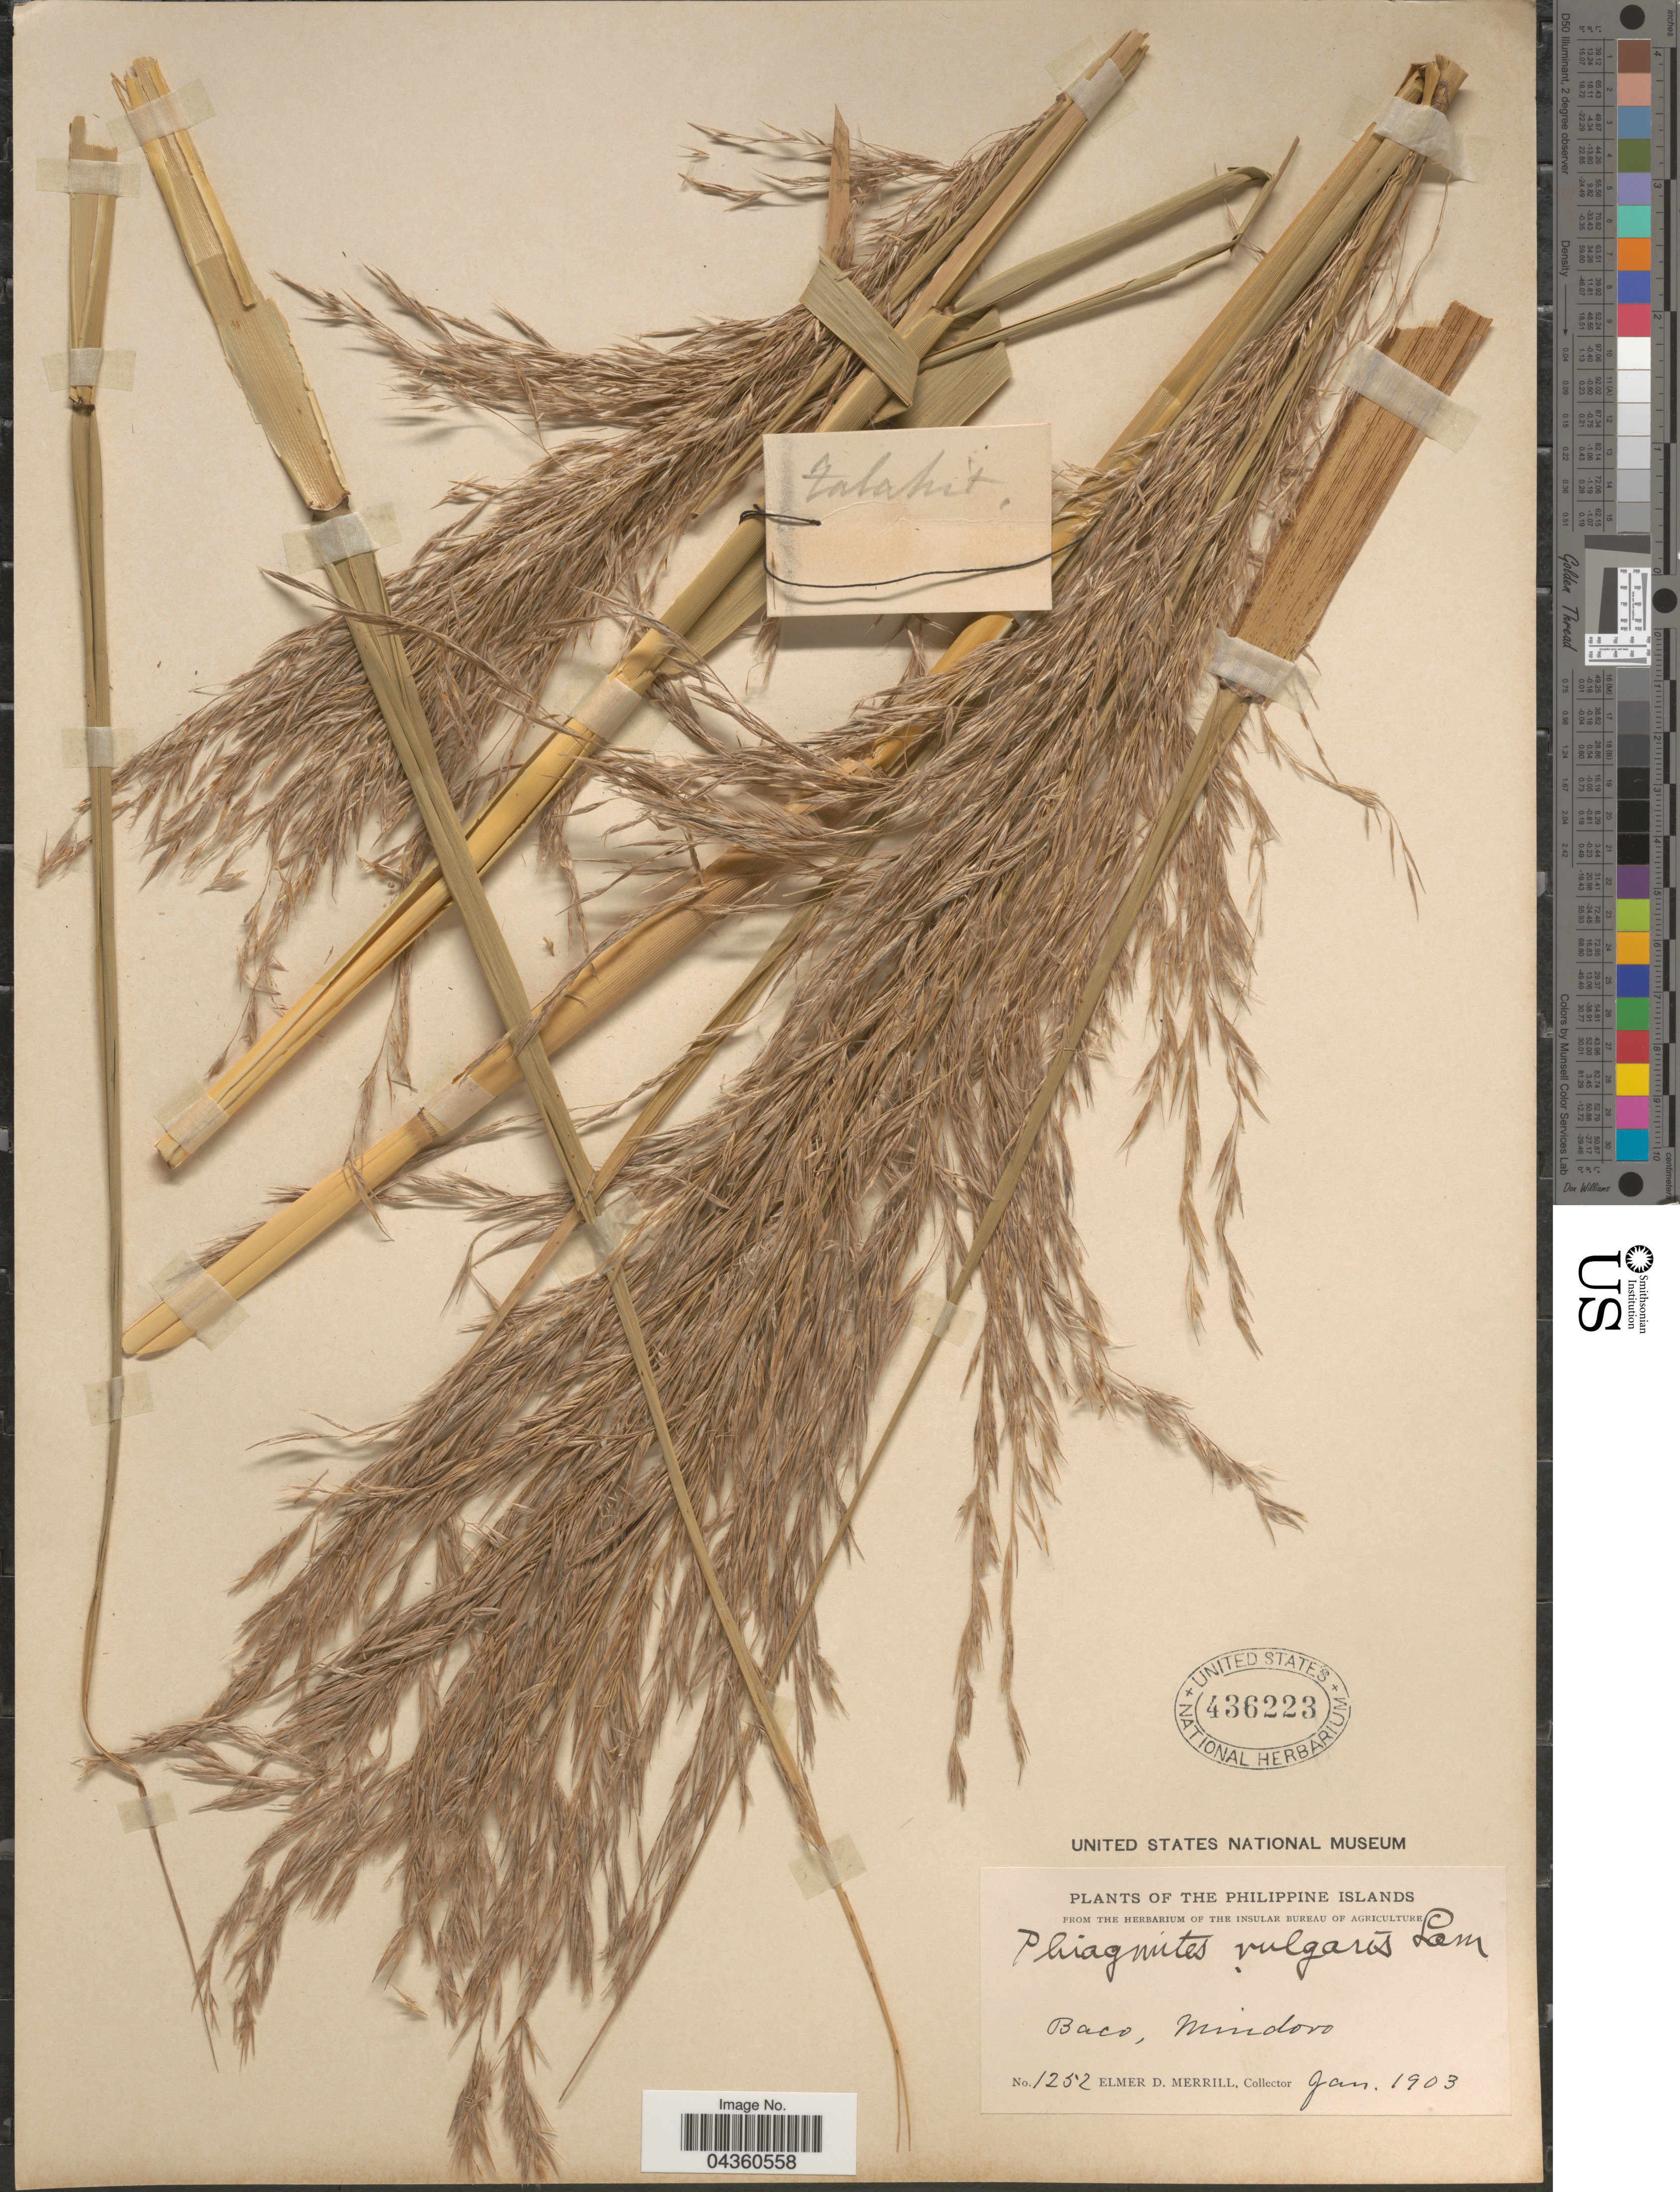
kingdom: Plantae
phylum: Tracheophyta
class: Liliopsida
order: Poales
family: Poaceae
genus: Phragmites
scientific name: Phragmites karka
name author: (Retz.) Trin. ex Steud.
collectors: E. D. Merrill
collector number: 1252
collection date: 1903-01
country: Philippines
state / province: Mimaropa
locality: Baco, Mindoro.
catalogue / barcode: US 436223